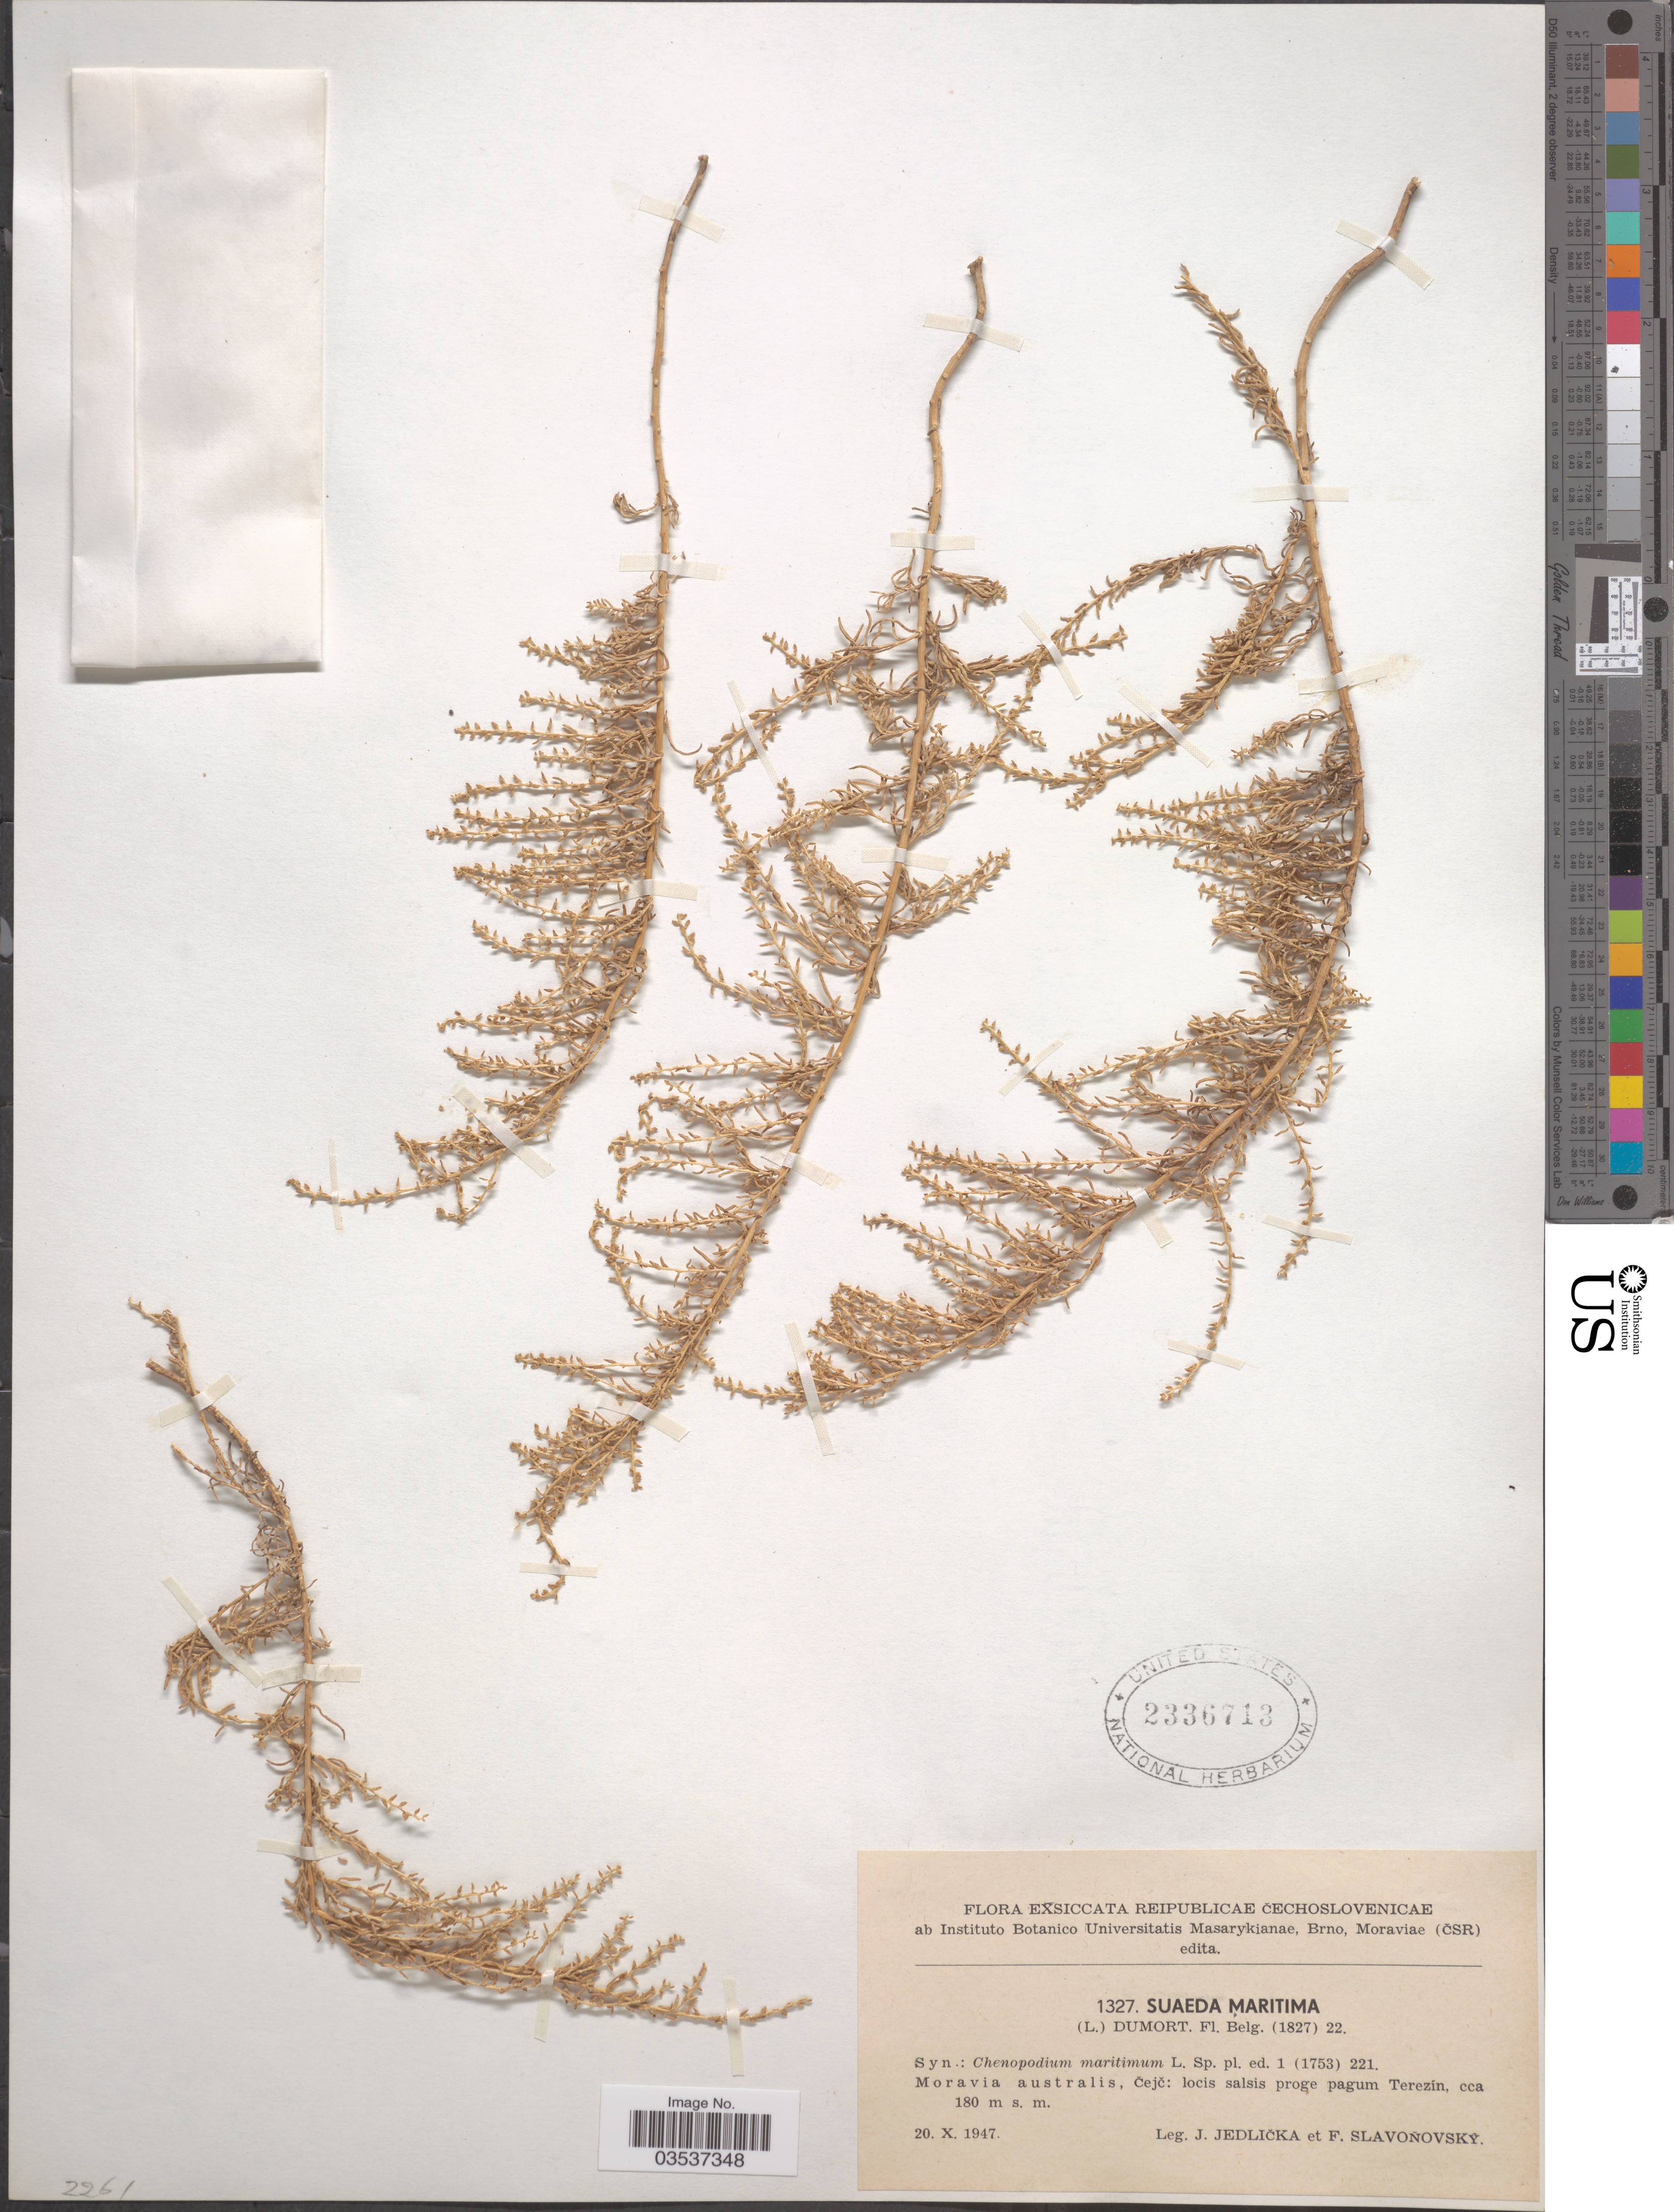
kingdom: Plantae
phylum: Tracheophyta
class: Magnoliopsida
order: Caryophyllales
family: Amaranthaceae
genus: Suaeda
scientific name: Suaeda maritima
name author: (L.) Dumort.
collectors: J. Jedlicka & F. Slavonovsky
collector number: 1327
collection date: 1947-10-20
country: Czechia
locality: Reipublicae Čechoslovenicae. Moravia australis, Čejč: locis salsis proge pagum Terezín.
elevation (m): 180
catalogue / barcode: US 2336713